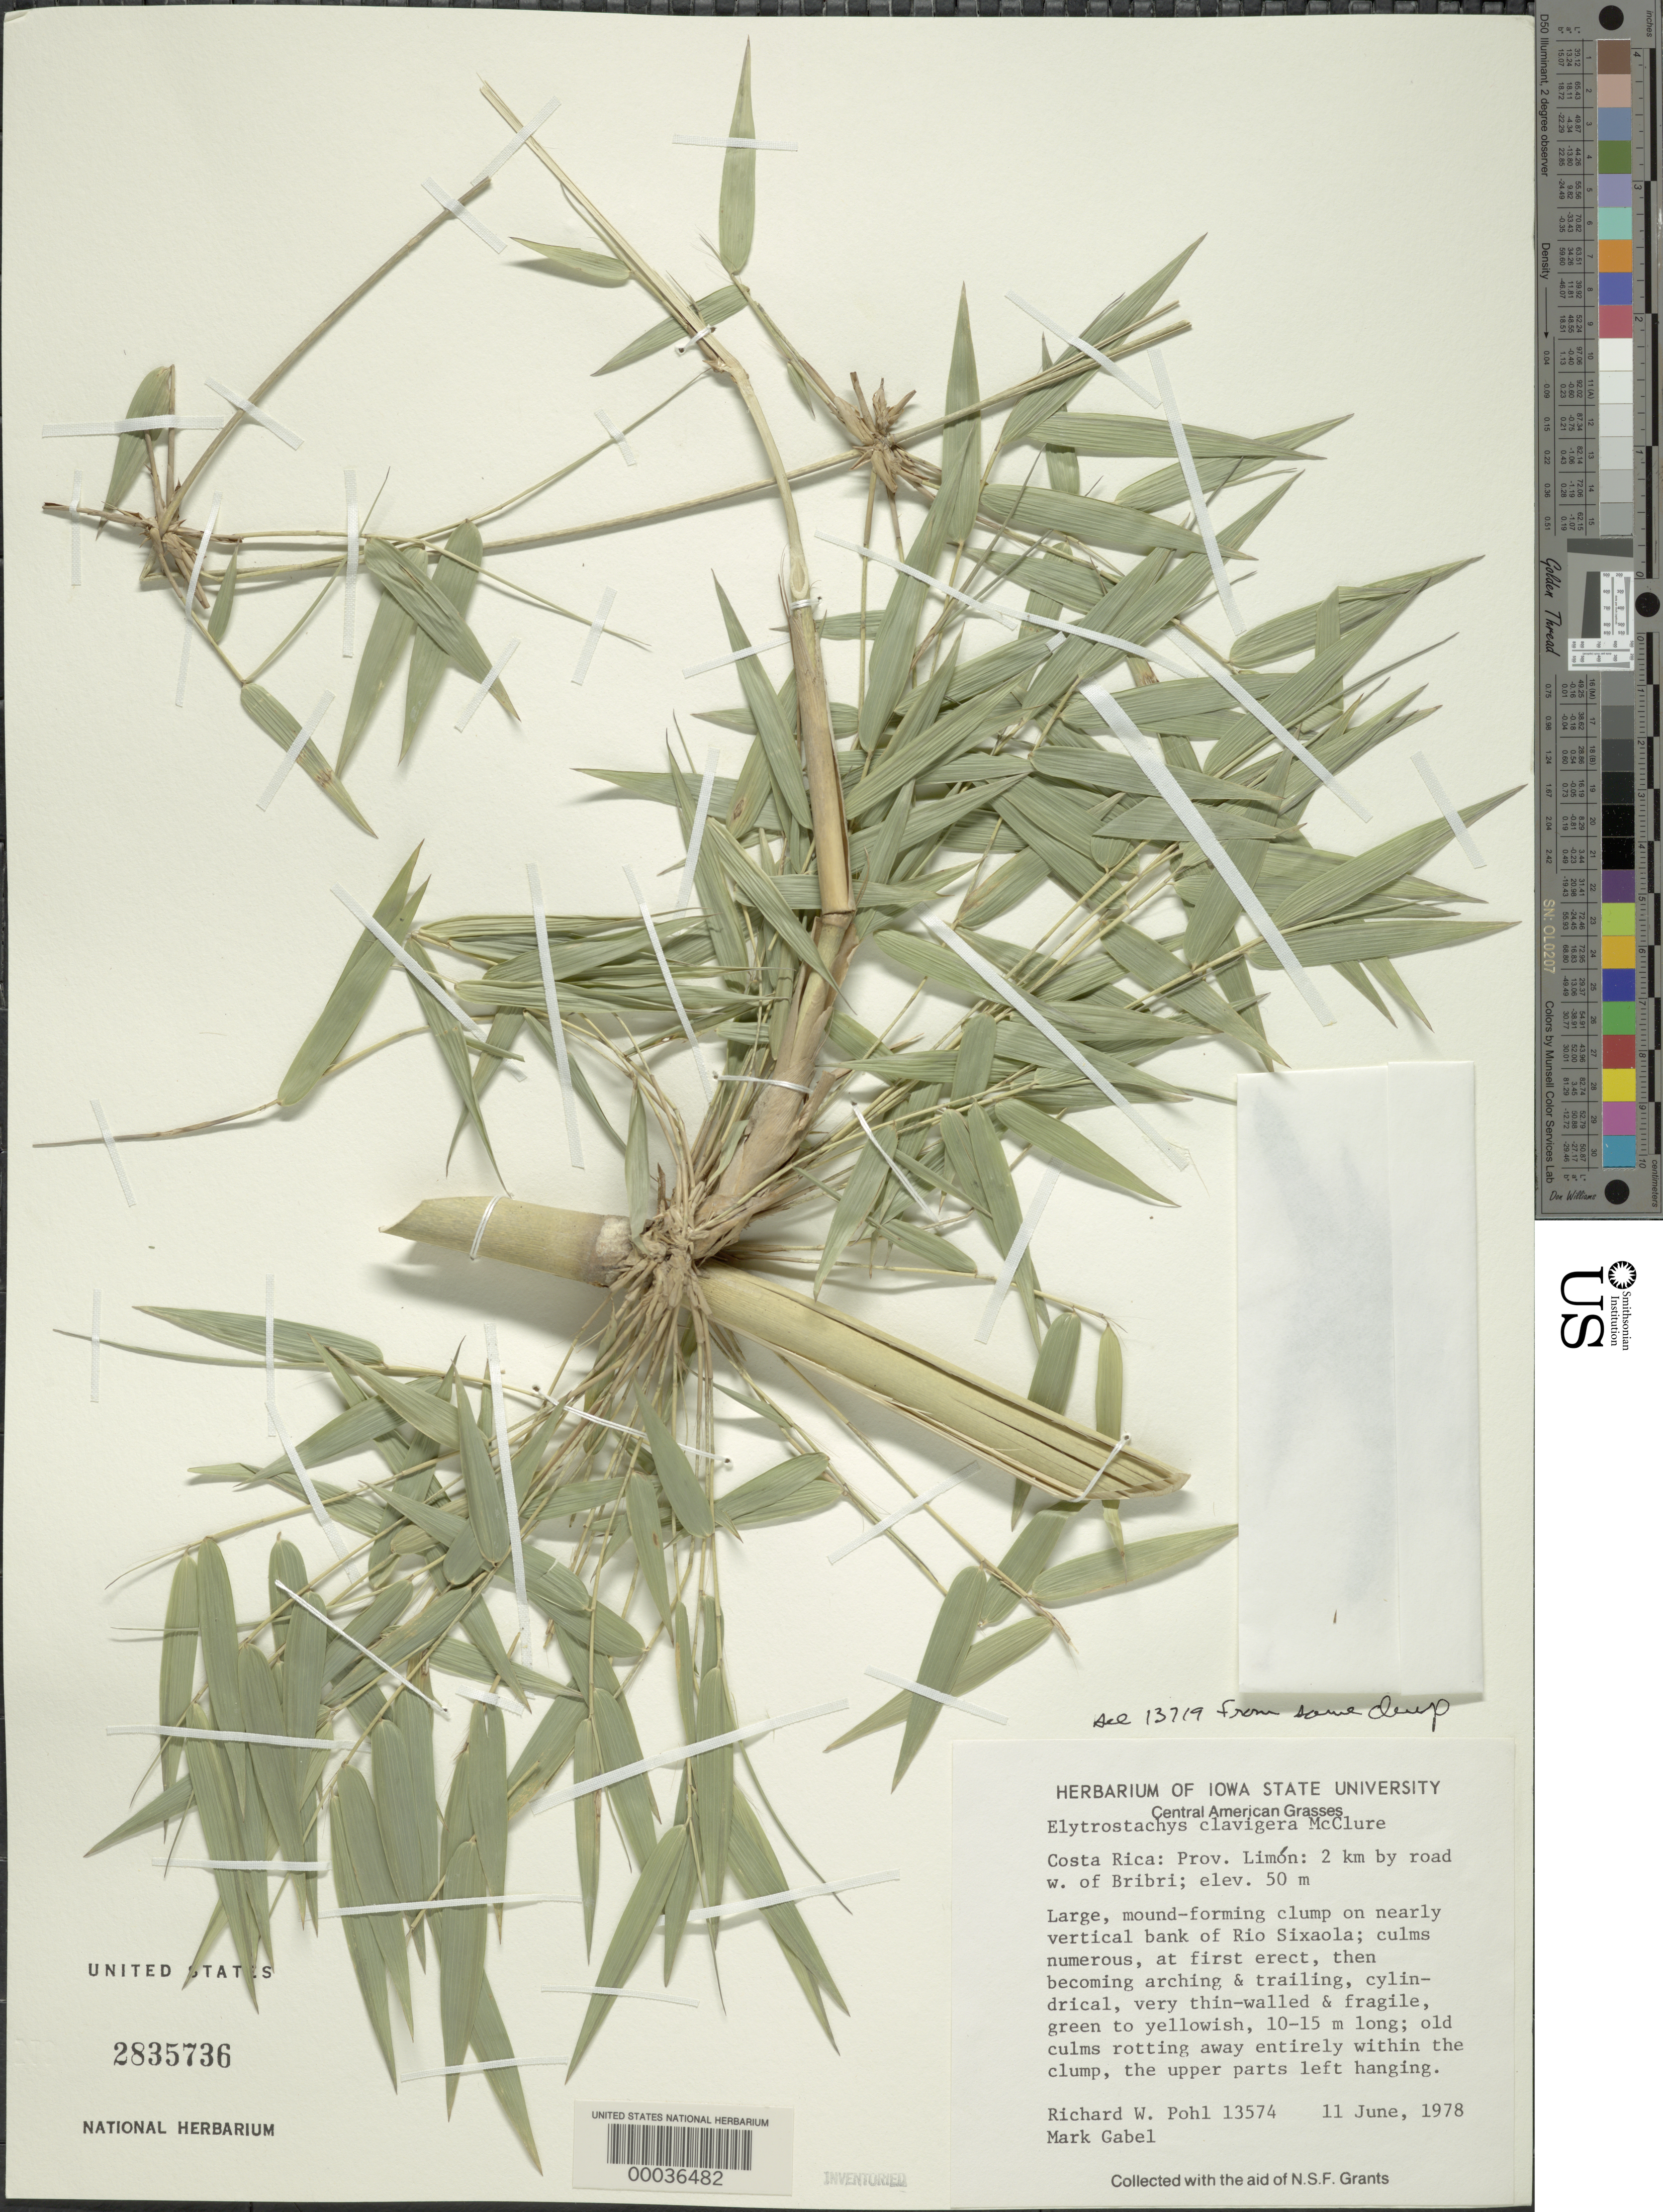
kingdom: Plantae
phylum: Tracheophyta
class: Liliopsida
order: Poales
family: Poaceae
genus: Elytrostachys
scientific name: Elytrostachys clavigera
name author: McClure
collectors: R. W. Pohl & M. Gabel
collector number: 13574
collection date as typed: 11 Jun 1978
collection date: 1978-06-11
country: Costa Rica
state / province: Limón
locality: Bribri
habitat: Banks of rio sixaola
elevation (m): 50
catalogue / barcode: US 2835736